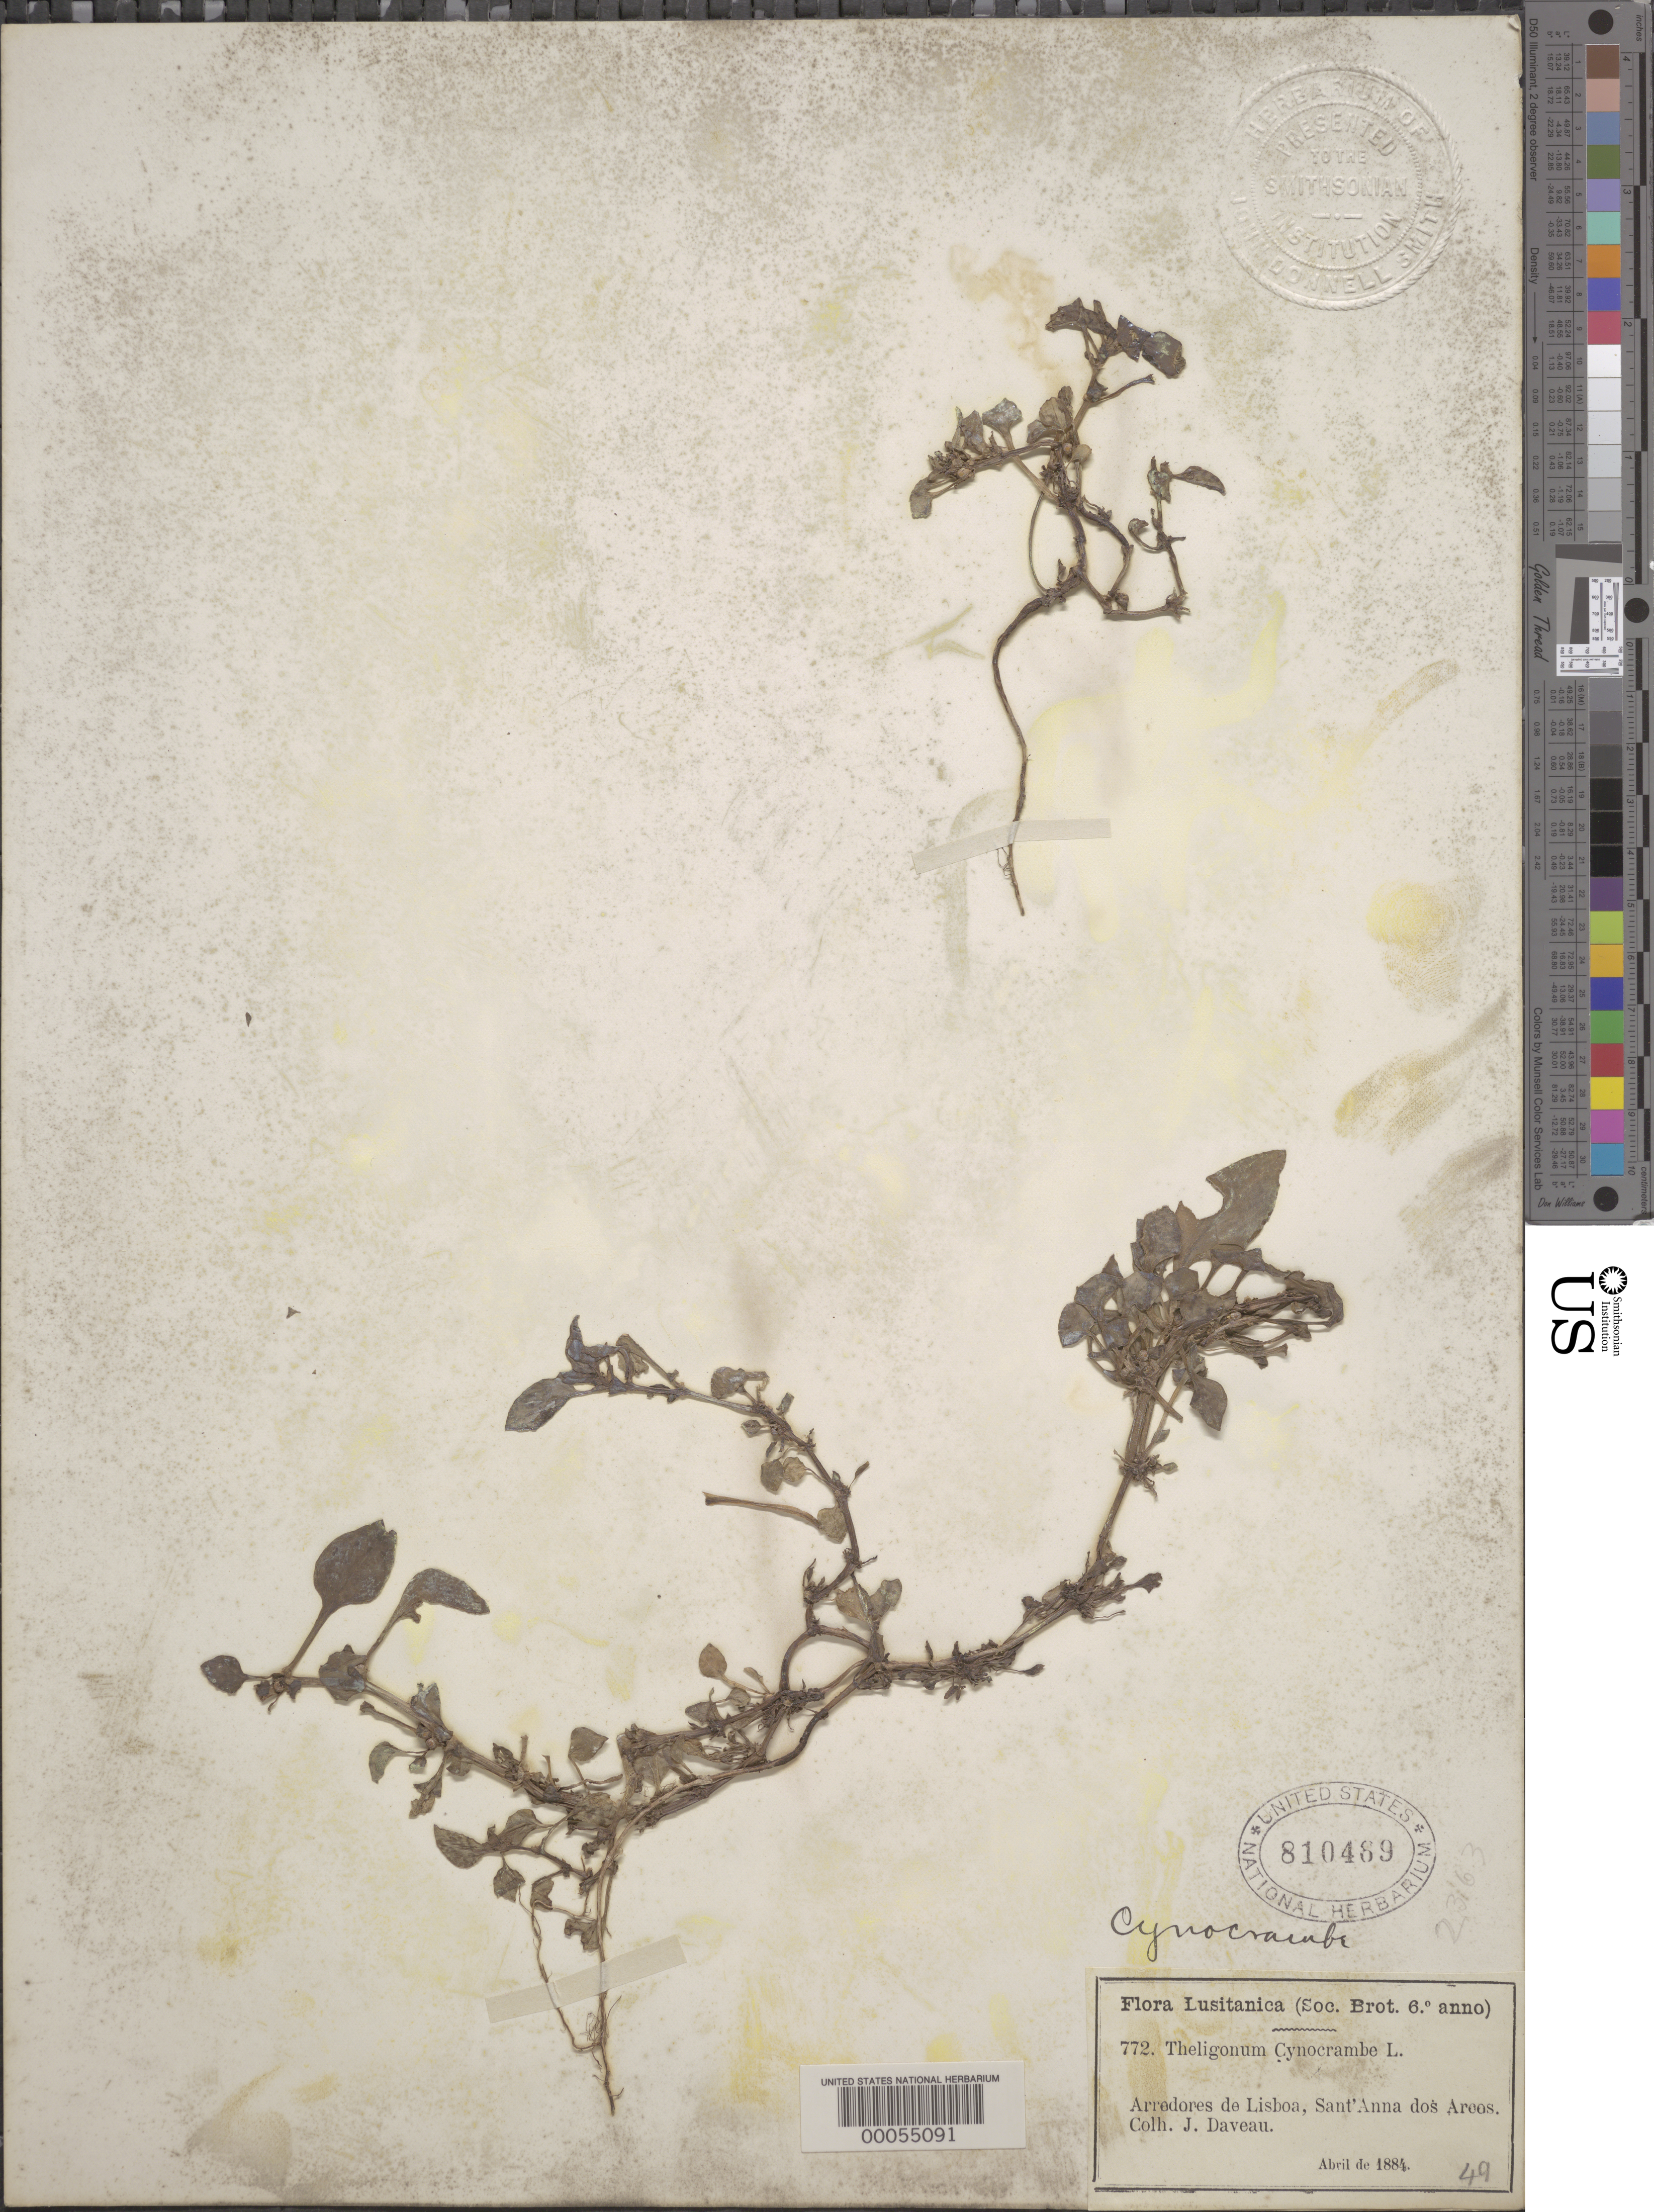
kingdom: Plantae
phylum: Tracheophyta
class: Magnoliopsida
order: Gentianales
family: Rubiaceae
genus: Theligonum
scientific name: Theligonum cynocrambe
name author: L.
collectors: J. Daveau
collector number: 772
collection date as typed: Apr 1884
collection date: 1884-04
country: Portugal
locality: Arredores de lisboa, sant'anna dos aroos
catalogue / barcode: US 810489